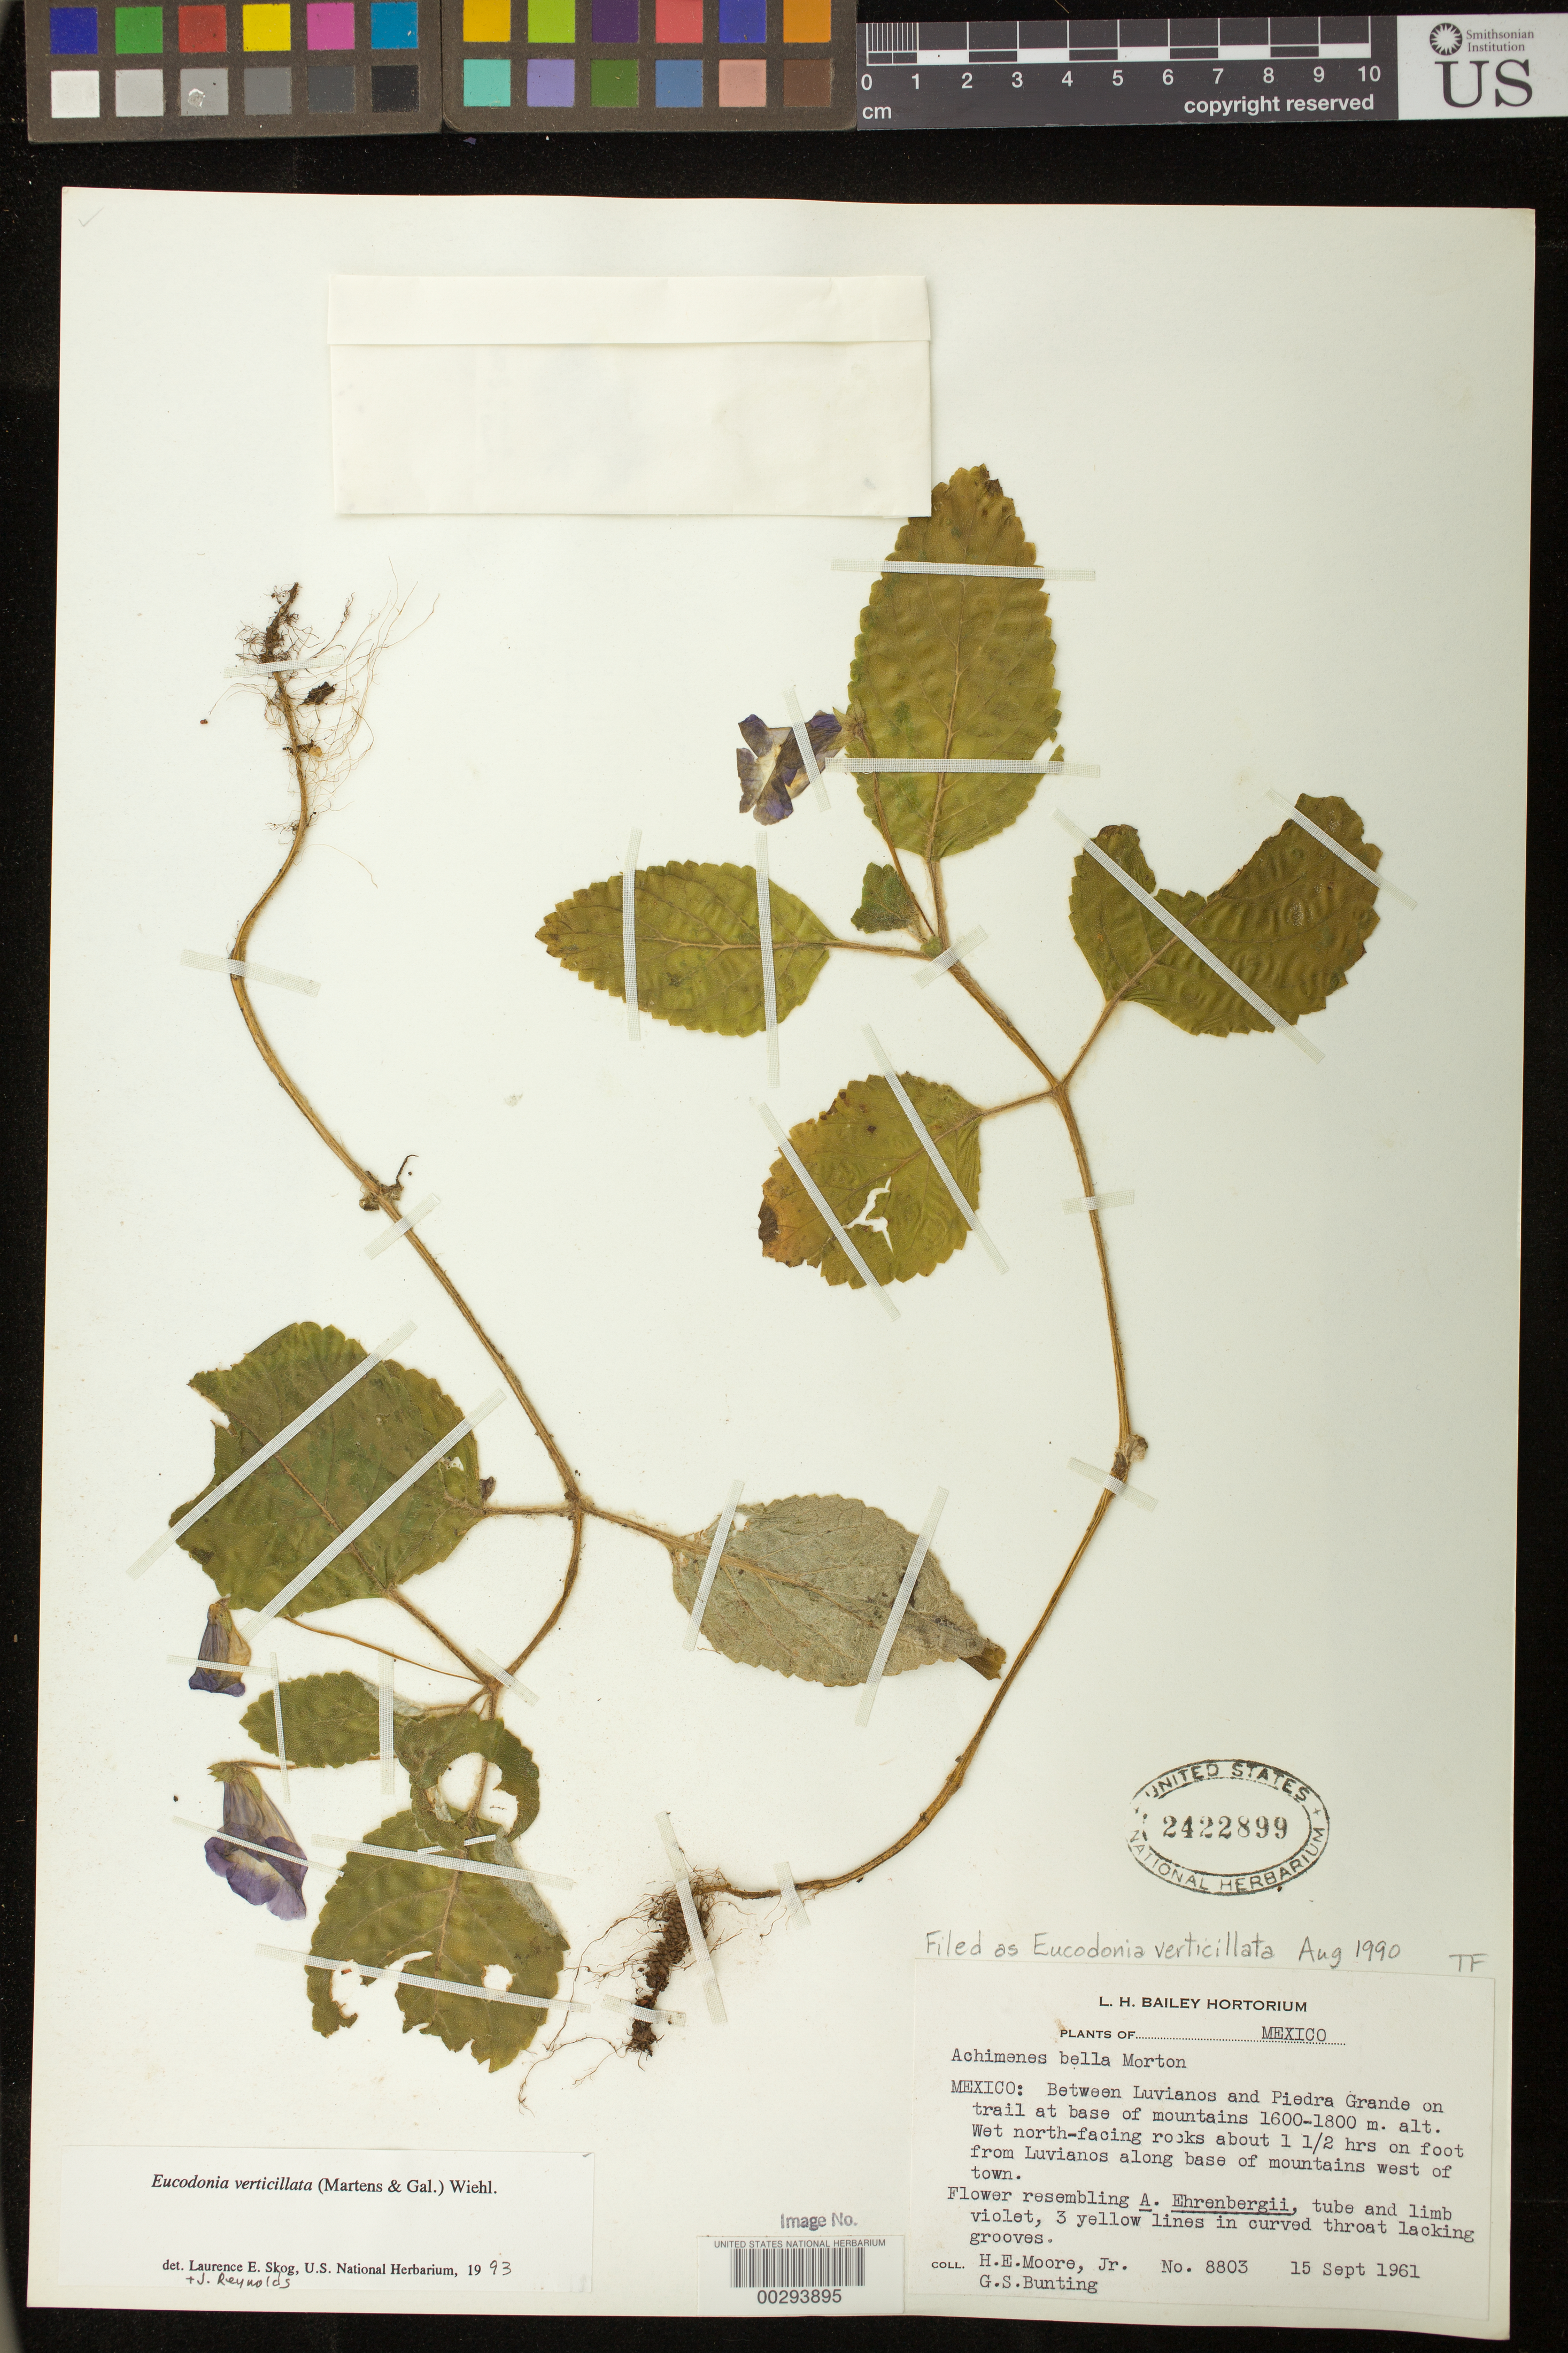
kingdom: Plantae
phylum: Tracheophyta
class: Magnoliopsida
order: Lamiales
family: Gesneriaceae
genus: Eucodonia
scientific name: Eucodonia verticillata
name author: (M. Martens & Galeotti) Wiehler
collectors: H. E. Moore & G. S. Bunting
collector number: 8803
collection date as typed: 15 Sep 1961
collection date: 1961-09-15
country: Mexico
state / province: México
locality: Between Luvianos and Piedra Grande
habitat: On trail at base of mountains; wet N-facing rocks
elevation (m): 1600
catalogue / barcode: US 2422899